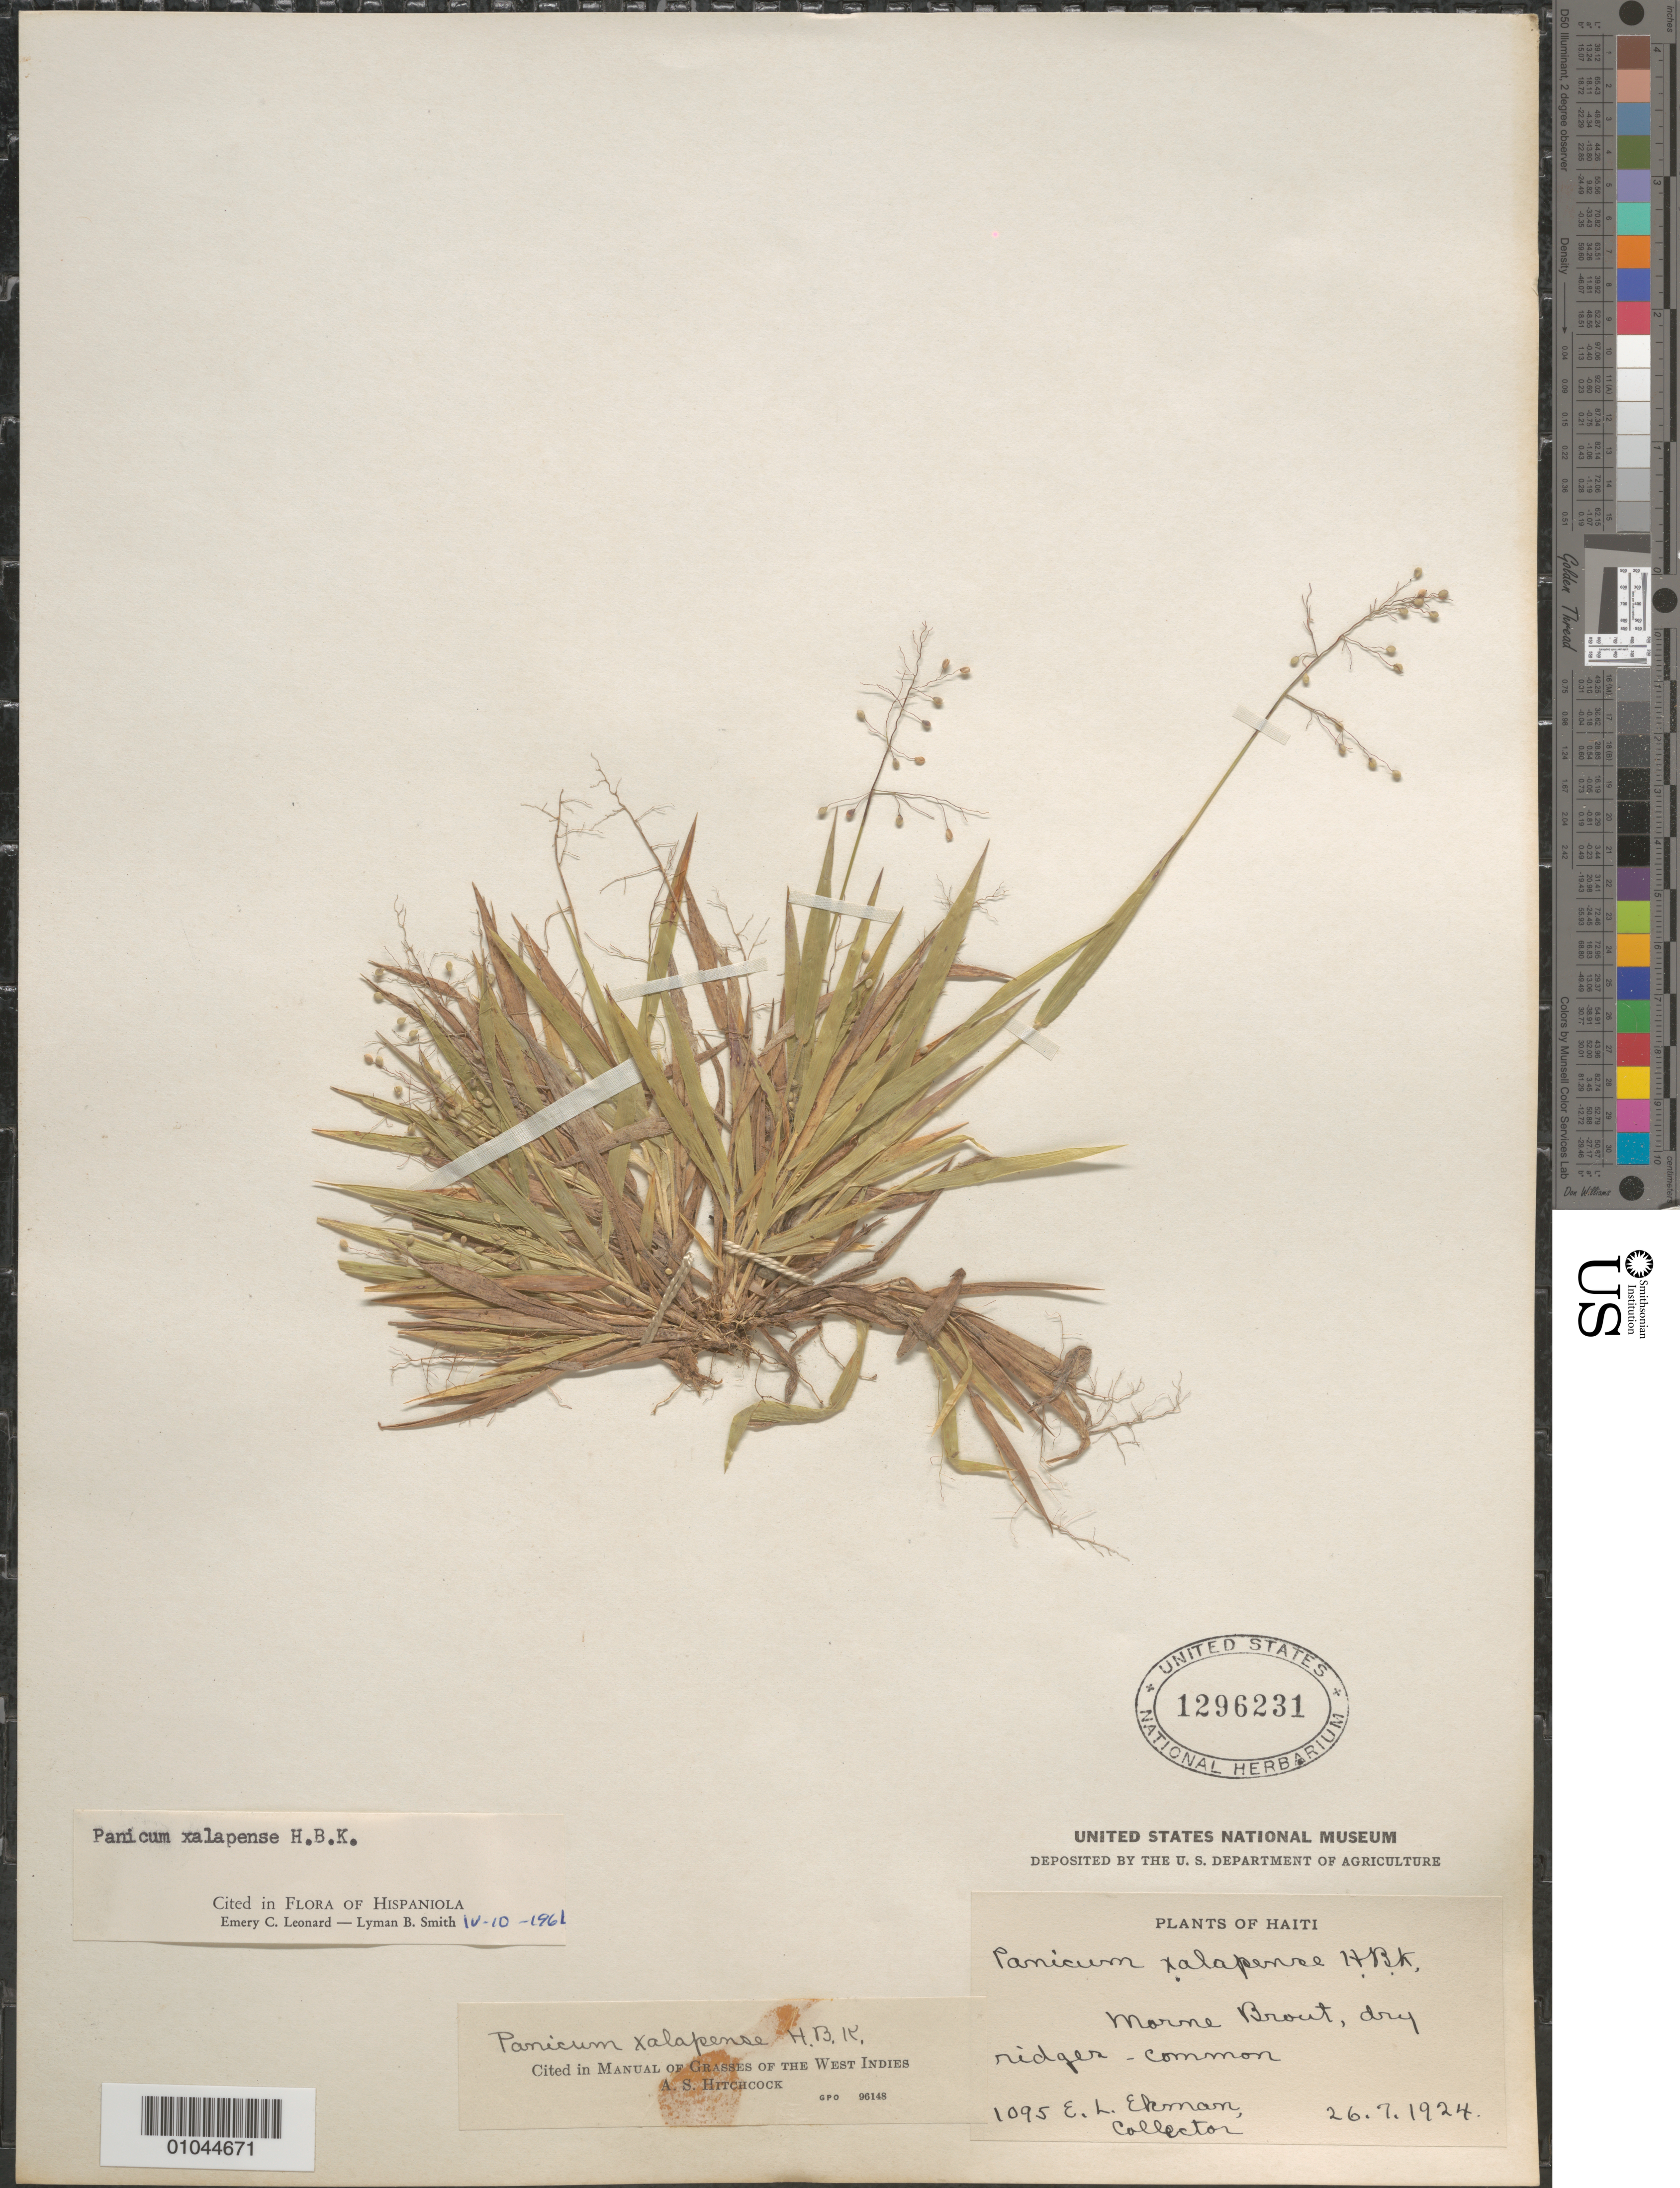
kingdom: Plantae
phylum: Tracheophyta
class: Liliopsida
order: Poales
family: Poaceae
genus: Panicum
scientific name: Panicum xalapense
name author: Kunth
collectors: E. L. Ekman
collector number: H 1095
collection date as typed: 26 Jul 1924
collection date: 1924-07-26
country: Haiti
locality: Morne Brout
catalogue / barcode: US 1296231